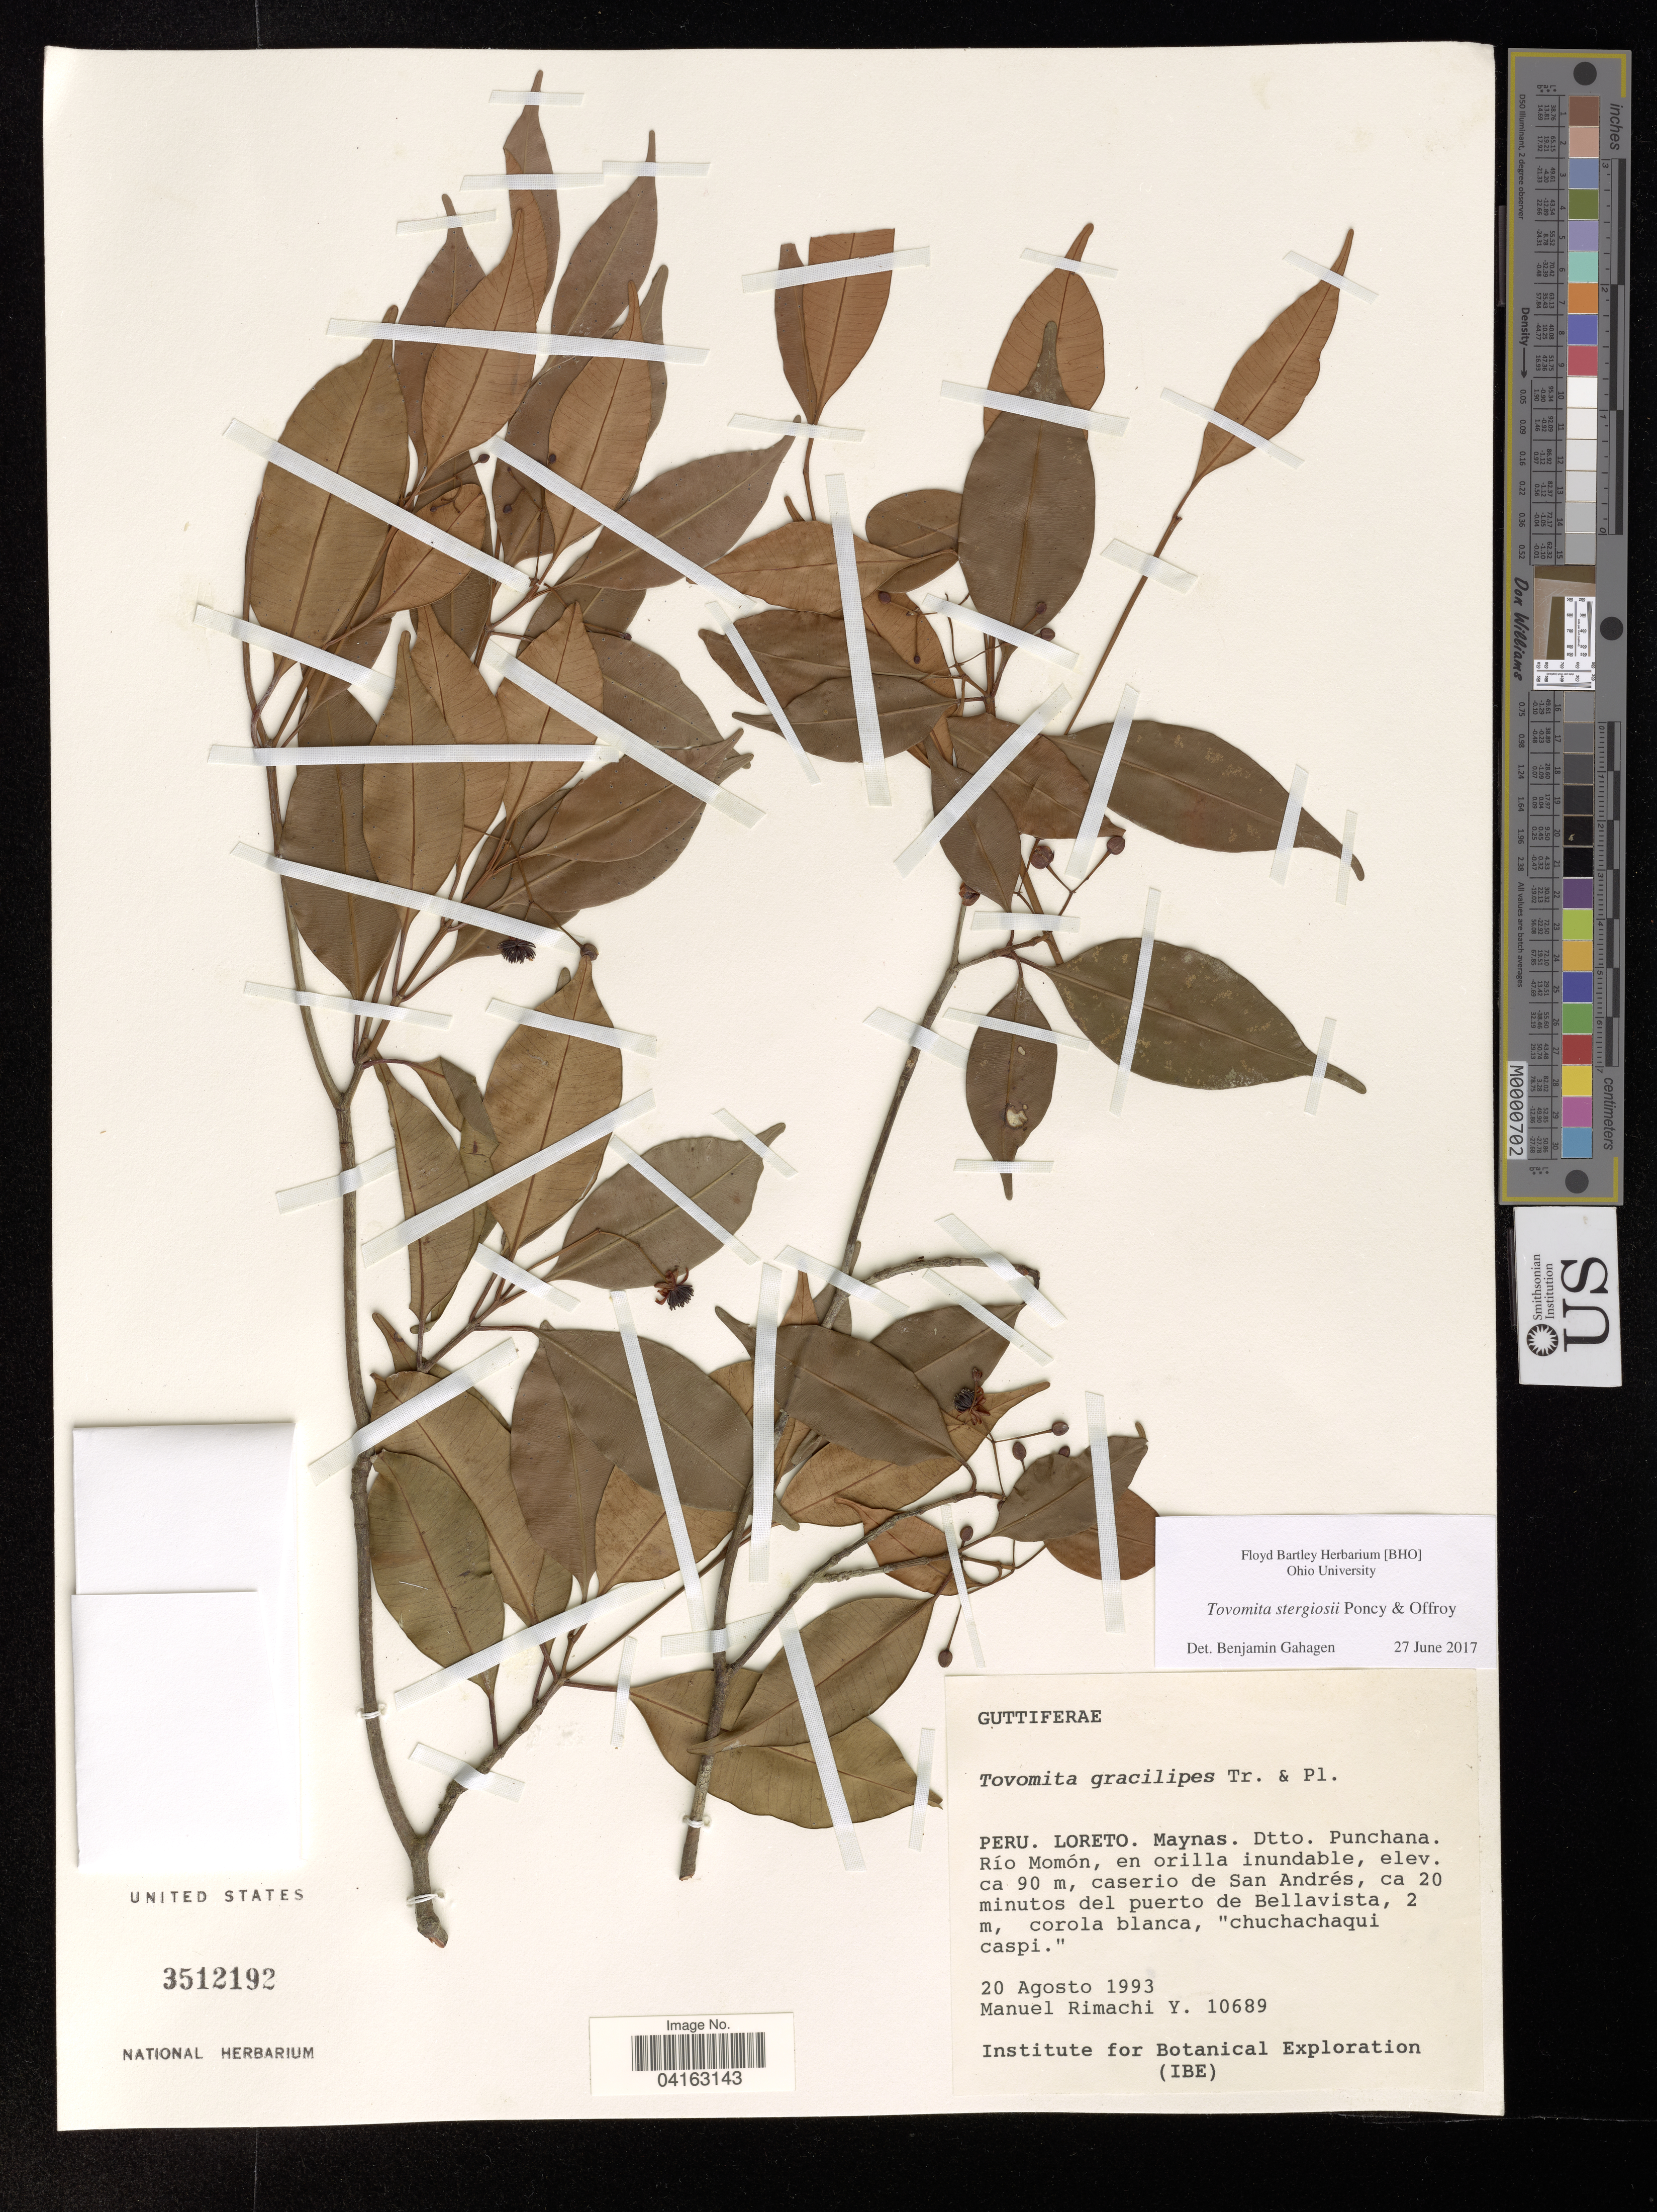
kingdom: Plantae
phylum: Tracheophyta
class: Magnoliopsida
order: Malpighiales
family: Clusiaceae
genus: Tovomita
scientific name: Tovomita stergiosii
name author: Cuello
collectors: M. Rimachi Y.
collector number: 10689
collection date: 1993-08-20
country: Peru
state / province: Loreto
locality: Maynas. Dtto. Punchana. Río Momón, en orilla inundable, caserio de San Andrés, ca 20 minutos del puerto de Bellavista.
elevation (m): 90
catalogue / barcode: US 3512192